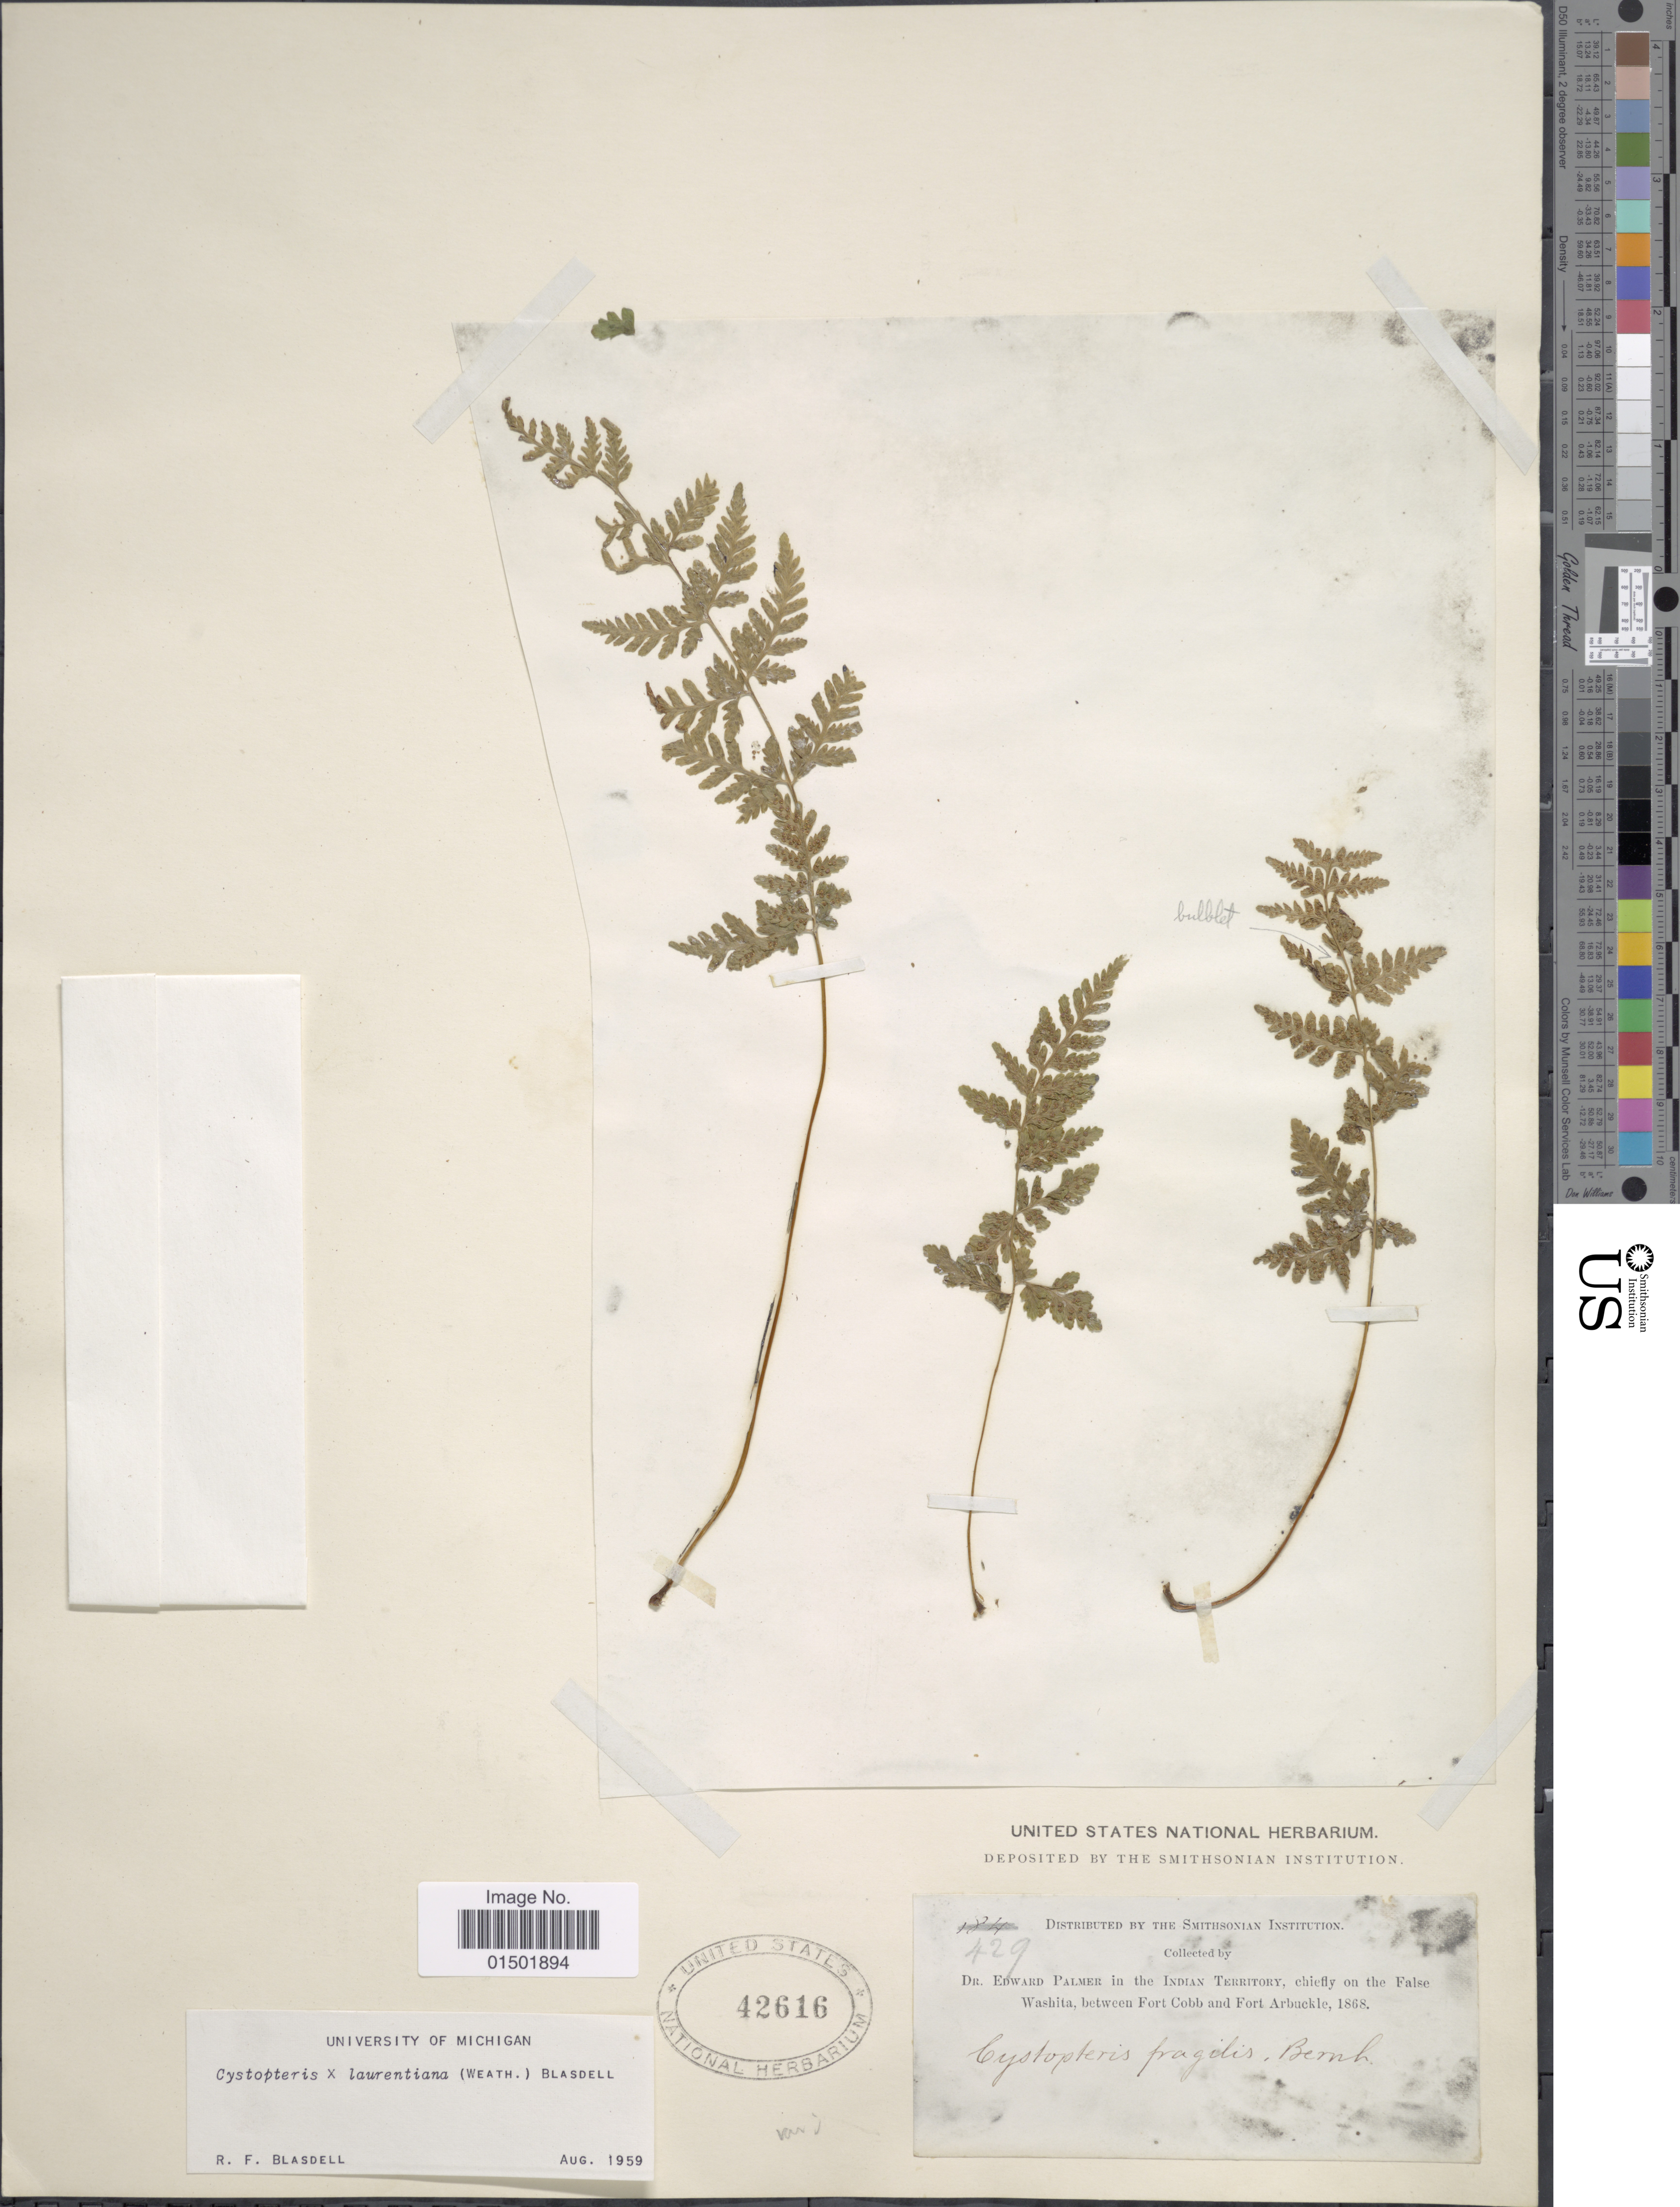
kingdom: Plantae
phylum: Tracheophyta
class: Polypodiopsida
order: Polypodiales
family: Cystopteridaceae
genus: Cystopteris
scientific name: Cystopteris laurentiana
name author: (Weath.) Blasdell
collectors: E. Palmer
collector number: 429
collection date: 1868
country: United States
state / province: Oklahoma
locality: Indian Territory, chiefly on the False Washita, between Fort Cobb and Fort Arbuckle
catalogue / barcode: US 42616